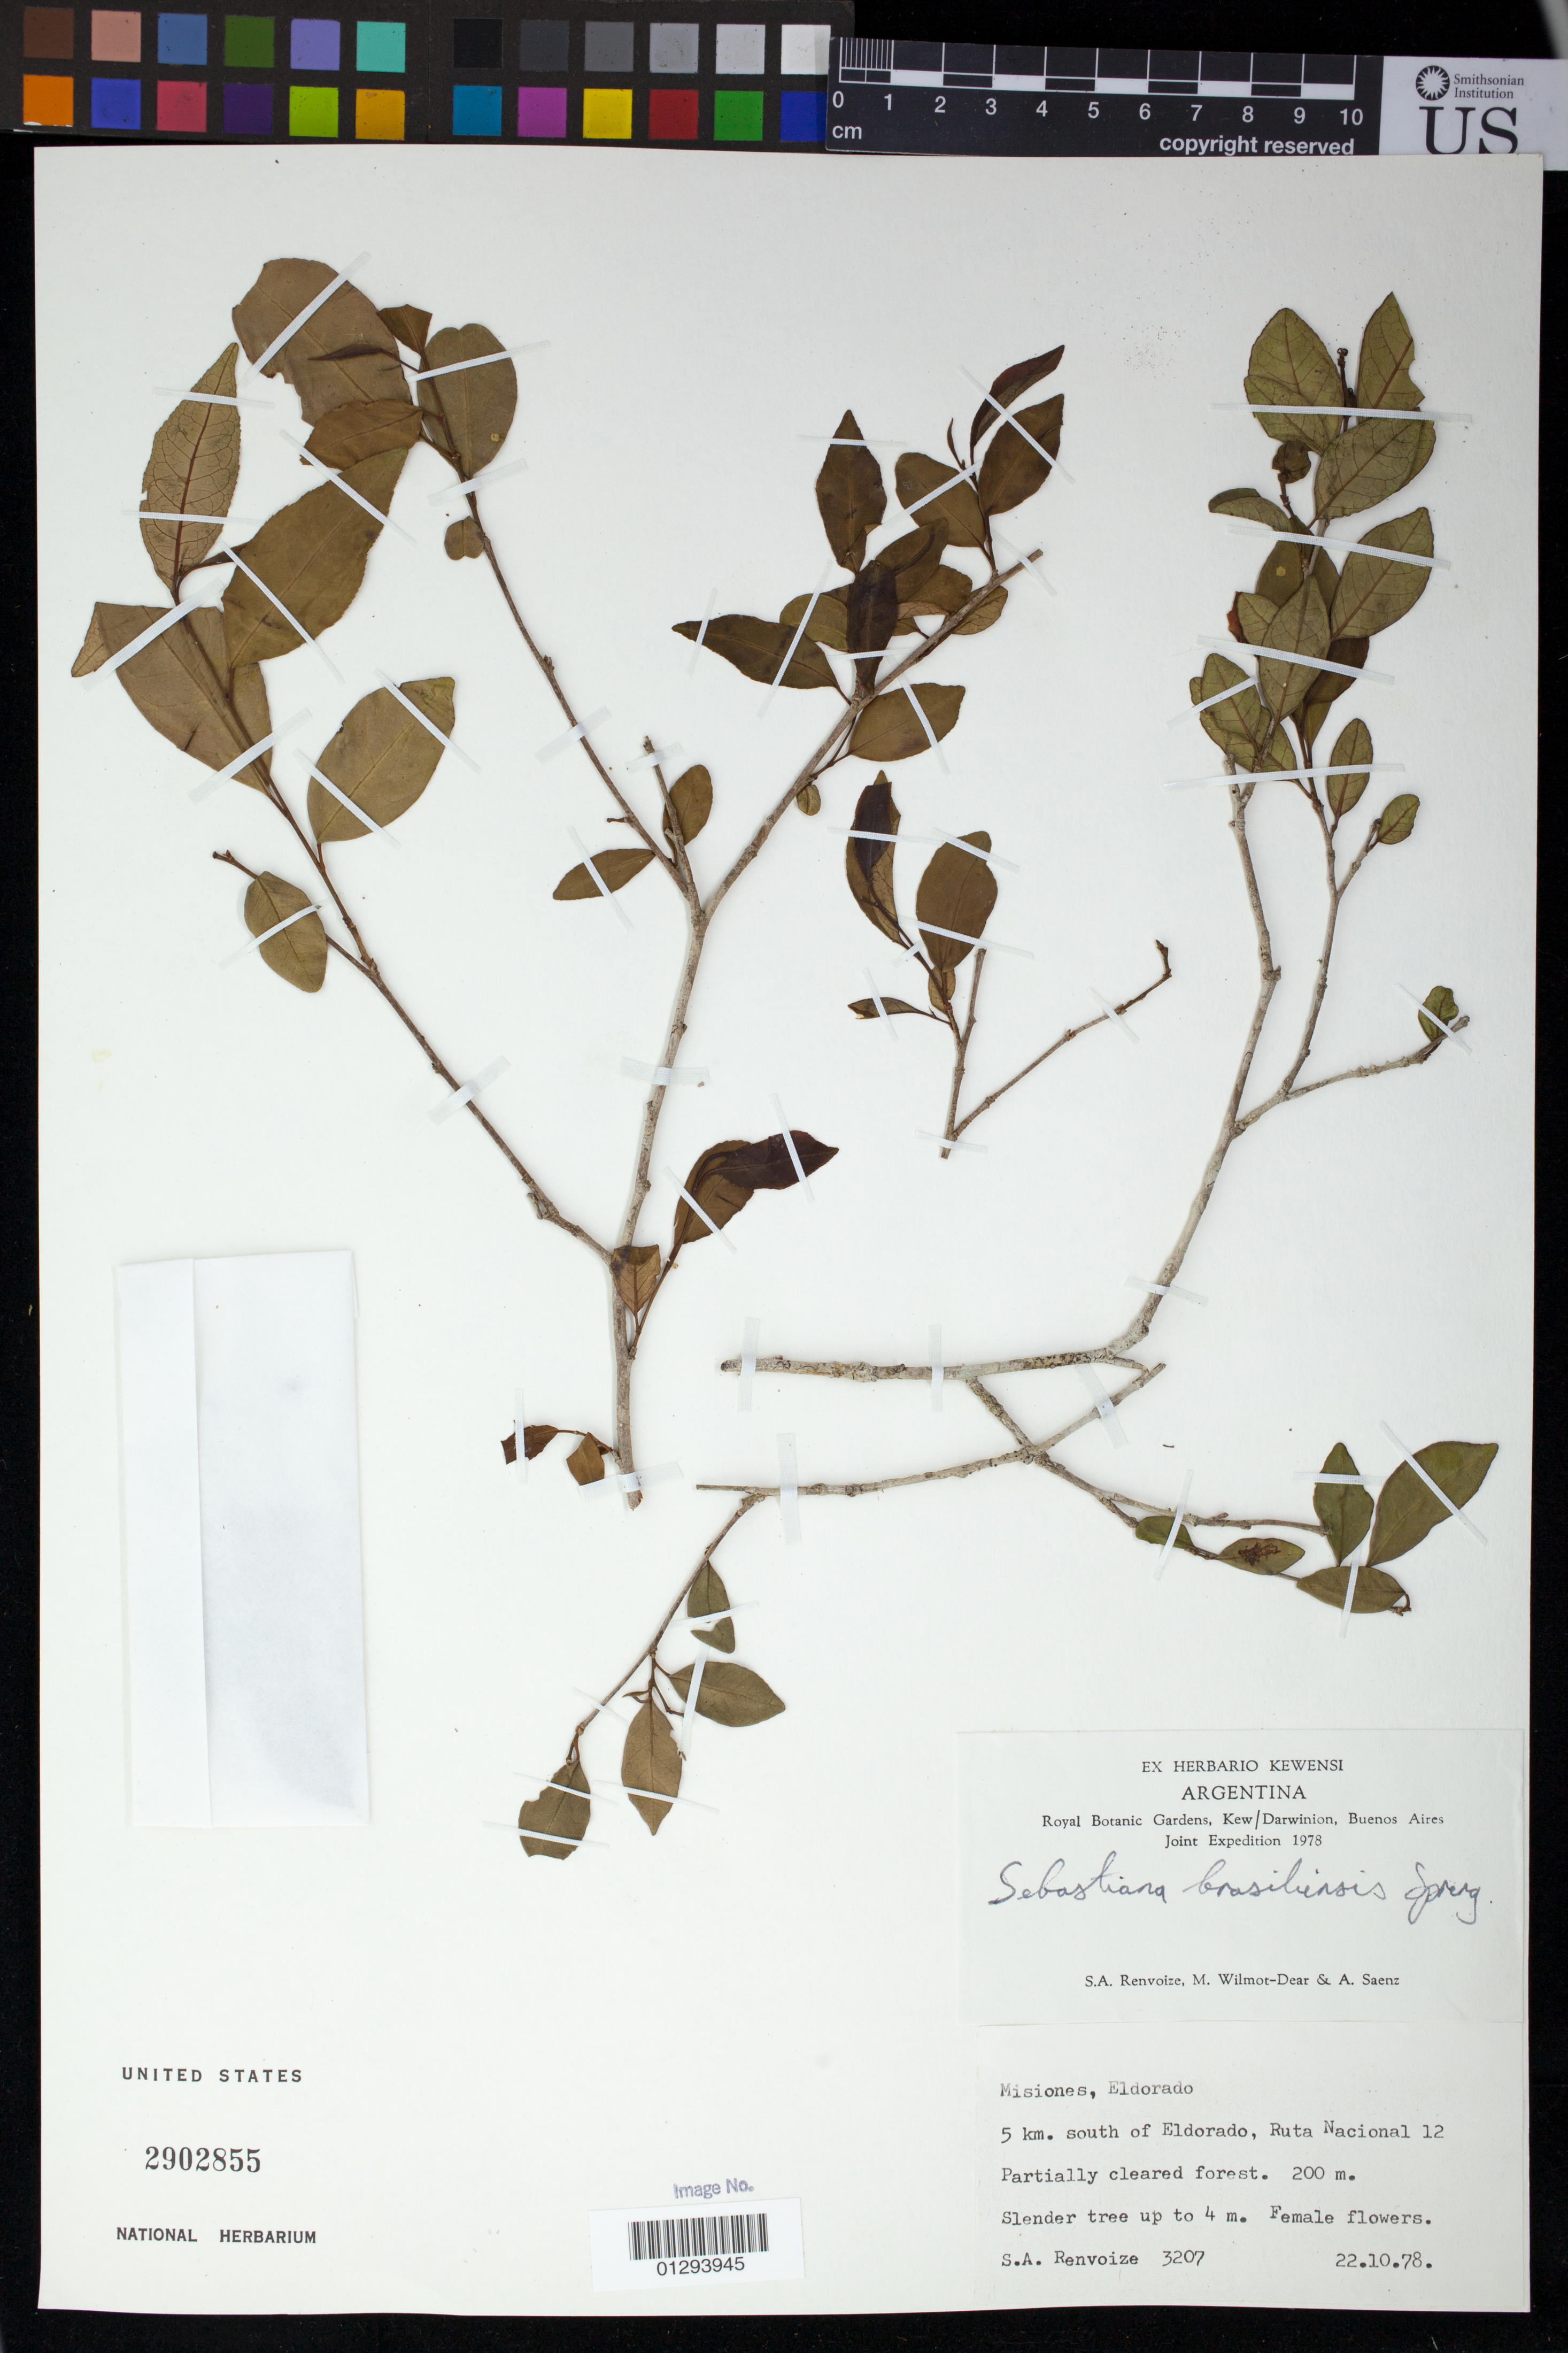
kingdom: Plantae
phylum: Tracheophyta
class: Magnoliopsida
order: Malpighiales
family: Euphorbiaceae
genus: Sebastiania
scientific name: Sebastiania brasiliensis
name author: Spreng.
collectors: S. A. Renvoize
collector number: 3207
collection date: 1978-10-22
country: Argentina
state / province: Misiones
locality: Misiones, Eldorado. 5 km. south of Eldorado, Ruta Nacional 12.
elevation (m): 200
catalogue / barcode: US 2902855